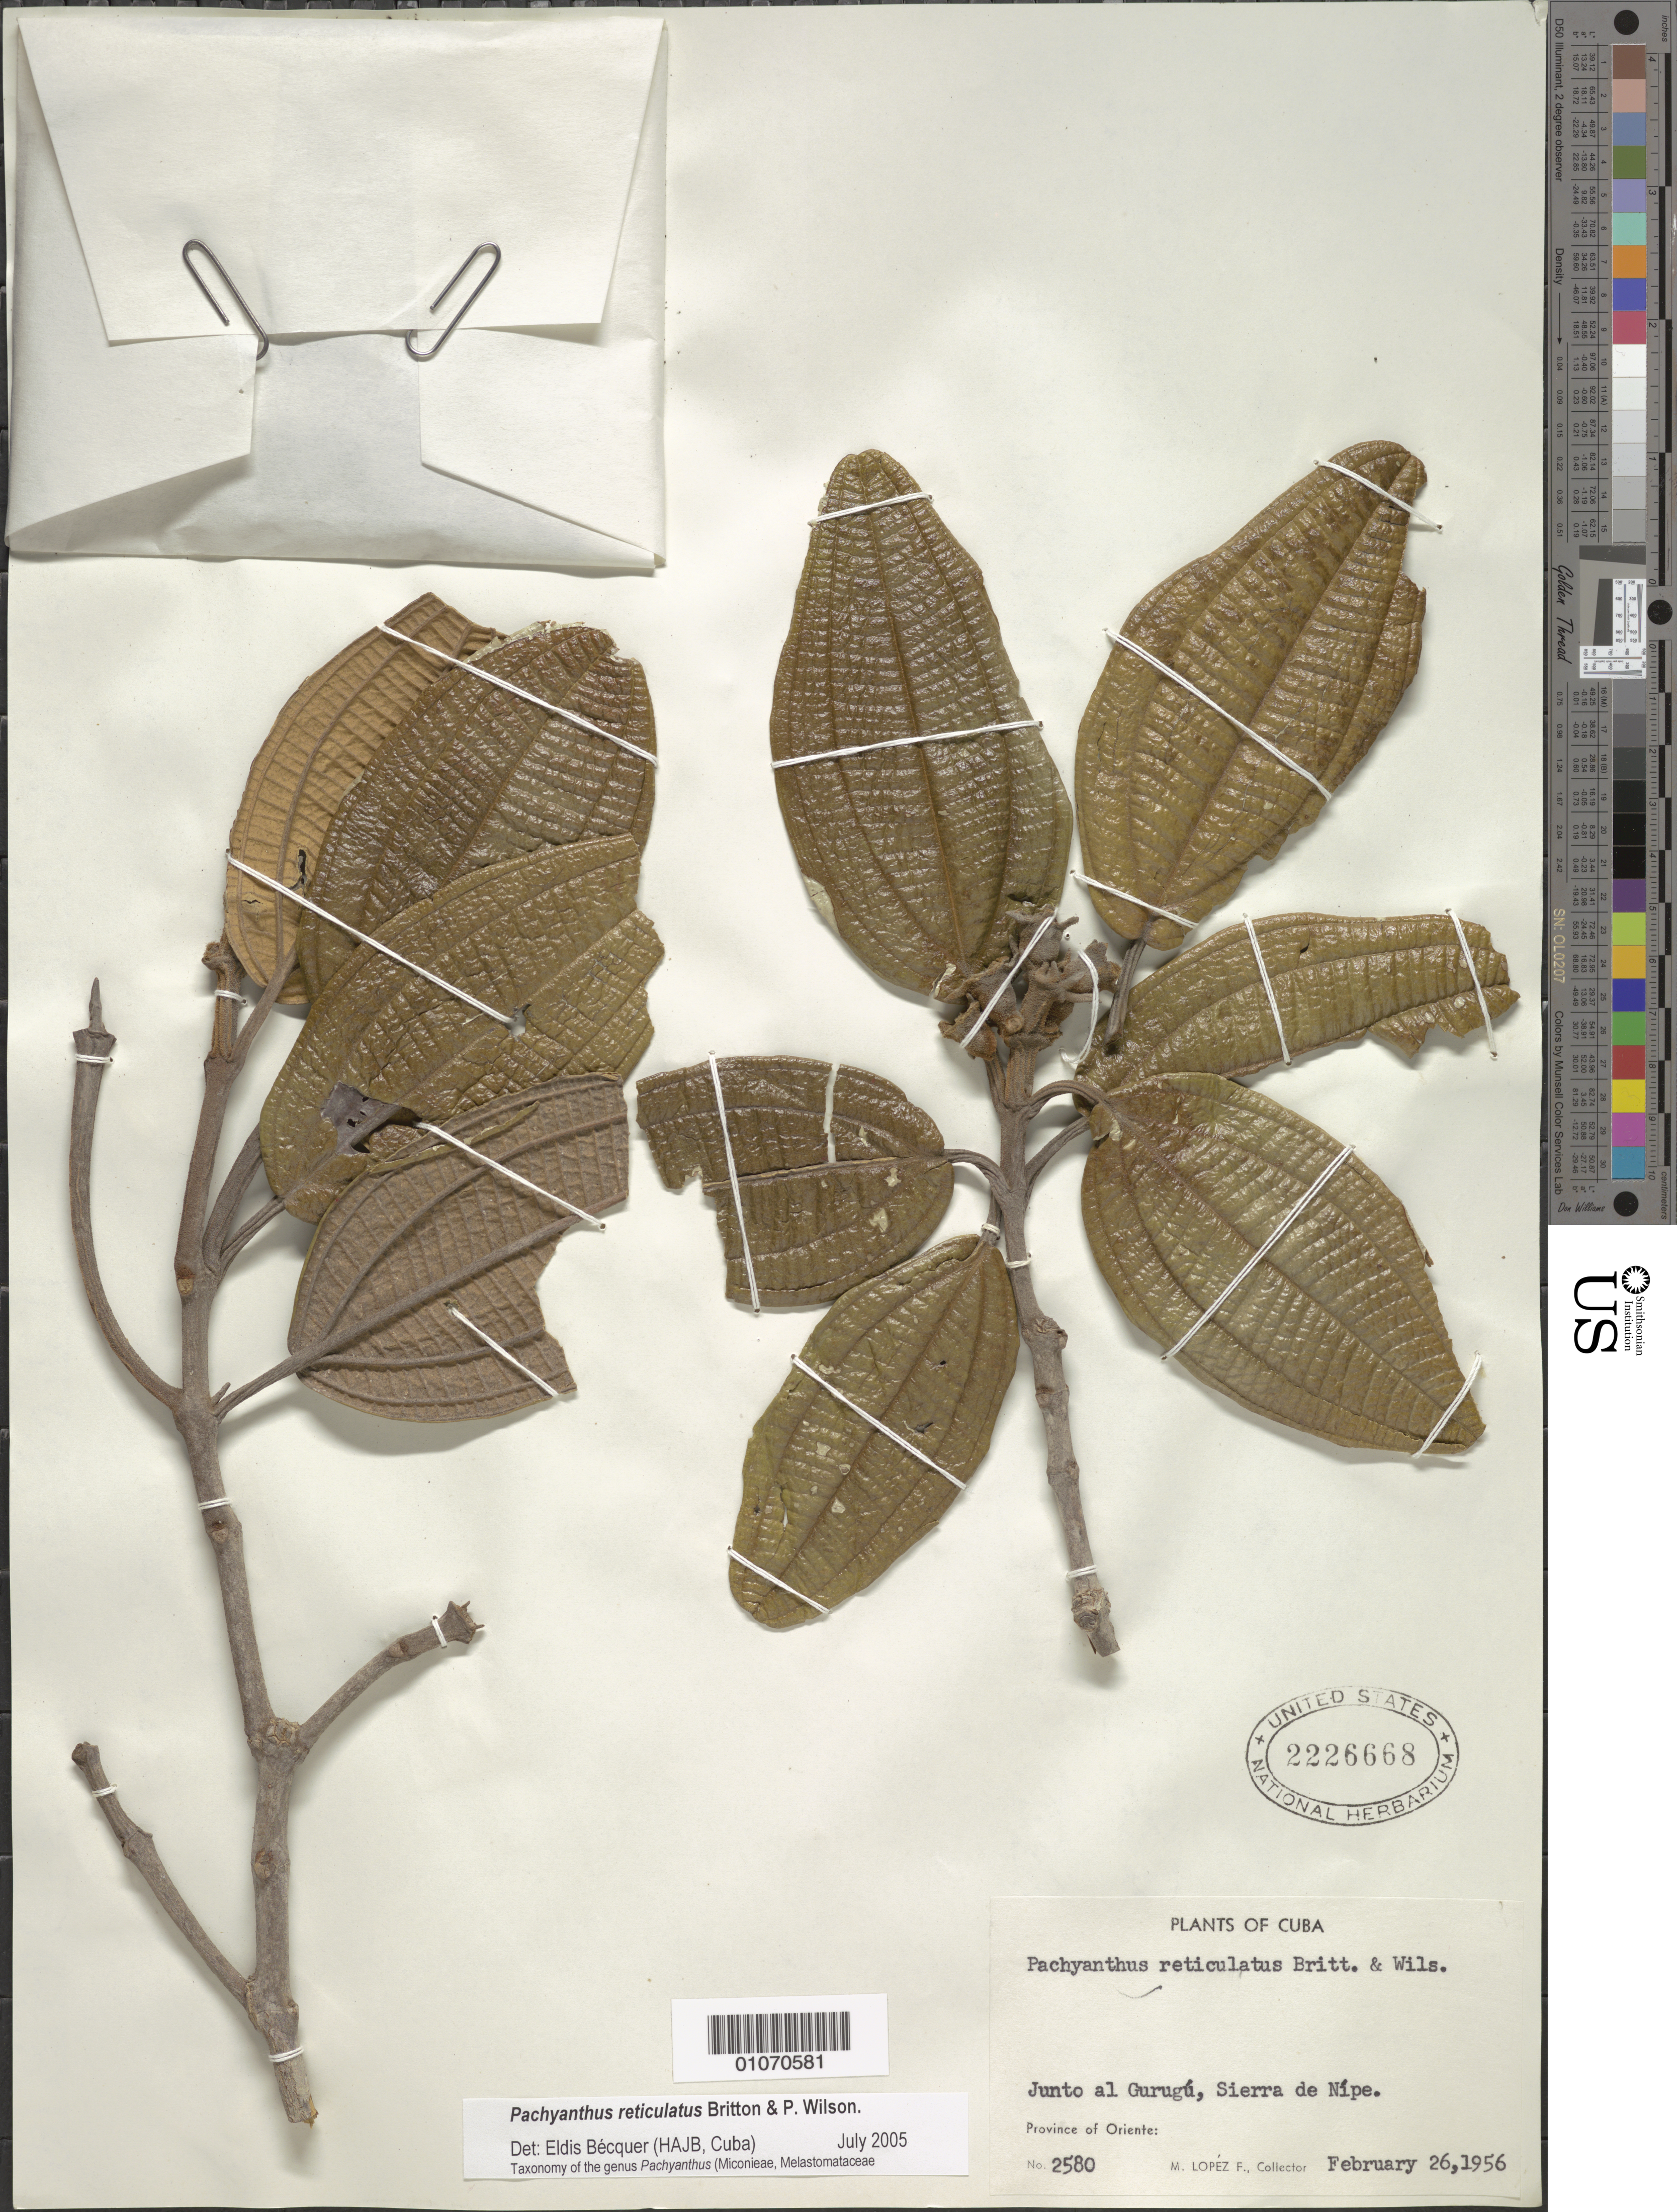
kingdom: Plantae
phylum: Tracheophyta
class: Magnoliopsida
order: Myrtales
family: Melastomataceae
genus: Pachyanthus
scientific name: Pachyanthus reticulatus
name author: Britton & P. Wilson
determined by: Bécquer Granados, E. R., (HAJB)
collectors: M. López Figueiras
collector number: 2580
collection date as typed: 26 Feb 1956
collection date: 1956-02-26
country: Cuba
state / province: Oriente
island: Cuba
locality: Sierra de Nípe, junto al Gurugú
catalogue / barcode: US 2226668